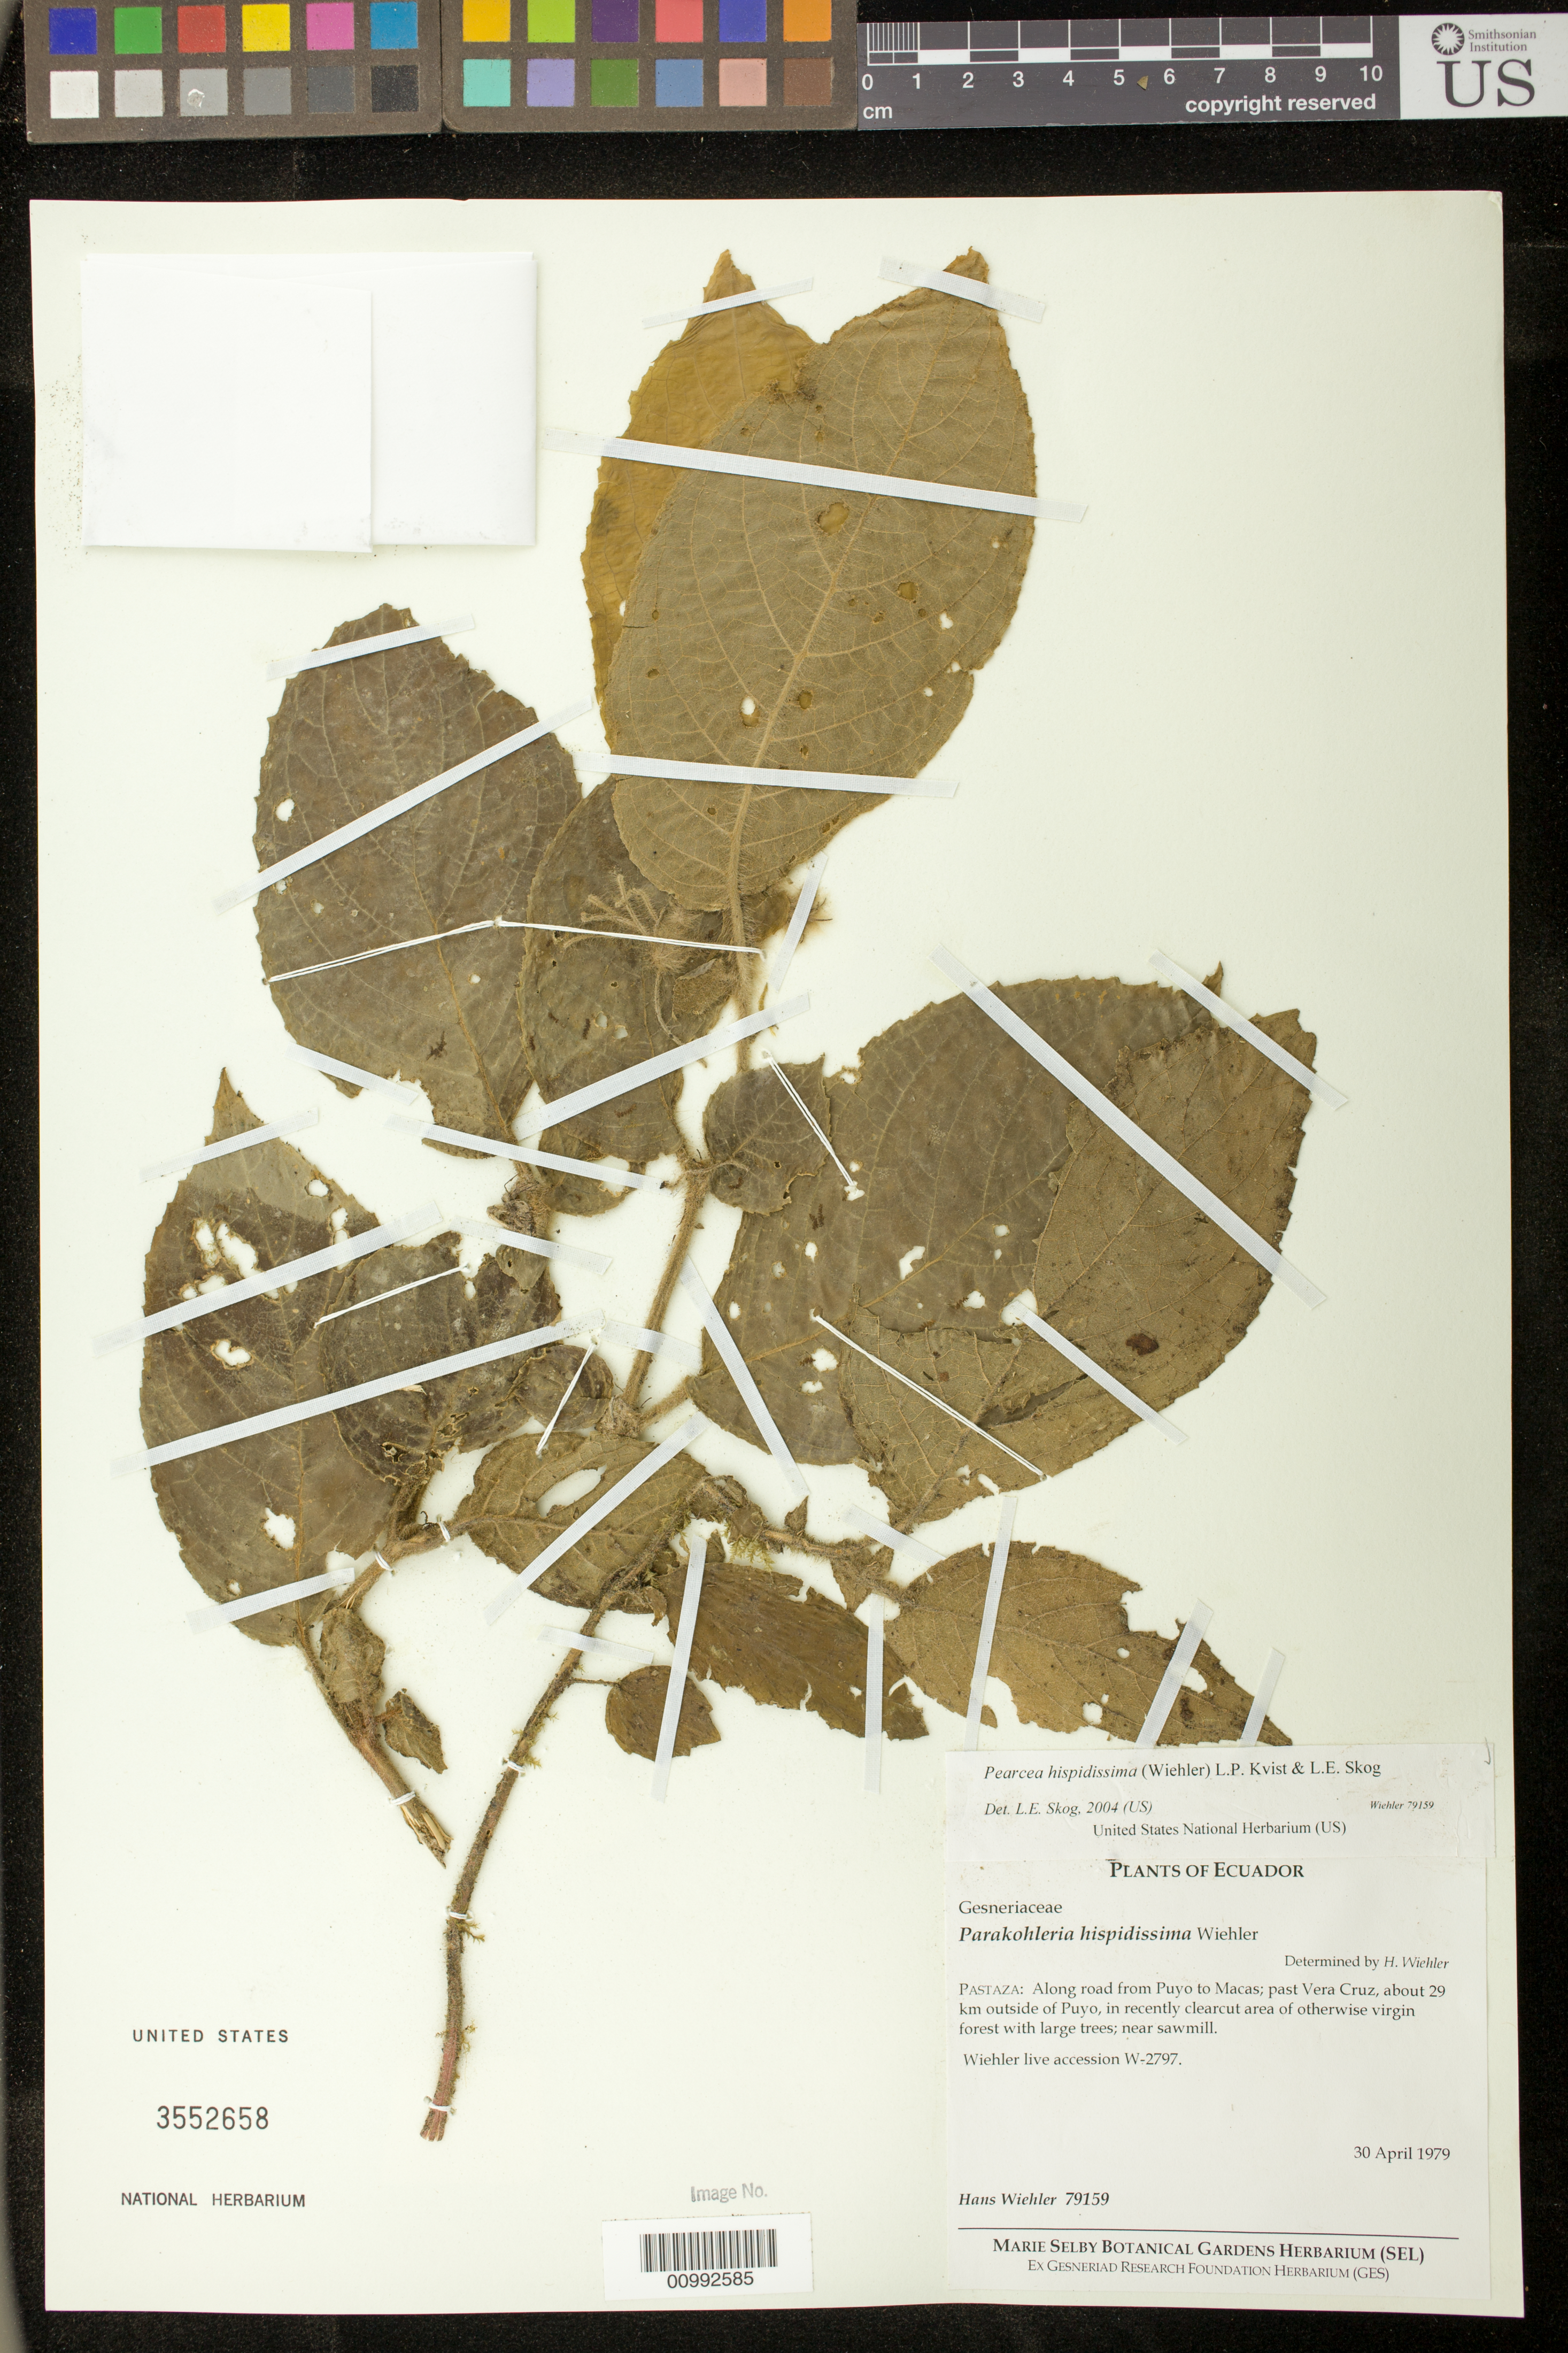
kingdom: Plantae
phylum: Tracheophyta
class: Magnoliopsida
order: Lamiales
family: Gesneriaceae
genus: Pearcea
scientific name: Pearcea hispidissima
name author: (Wiehler) L.P. Kvist & L.E. Skog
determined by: Skog, Laurence E.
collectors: H. J. Wiehler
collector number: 79159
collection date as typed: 30 Apr 1979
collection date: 1979-04-30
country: Ecuador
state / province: Pastaza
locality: Pastaza: along road from Puyo to Macas; past Vera Cruz, about 29 km outside of Puyo, near sawmill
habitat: In recently clearcut area of otherwise virgin forest with large trees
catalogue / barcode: US 3552658